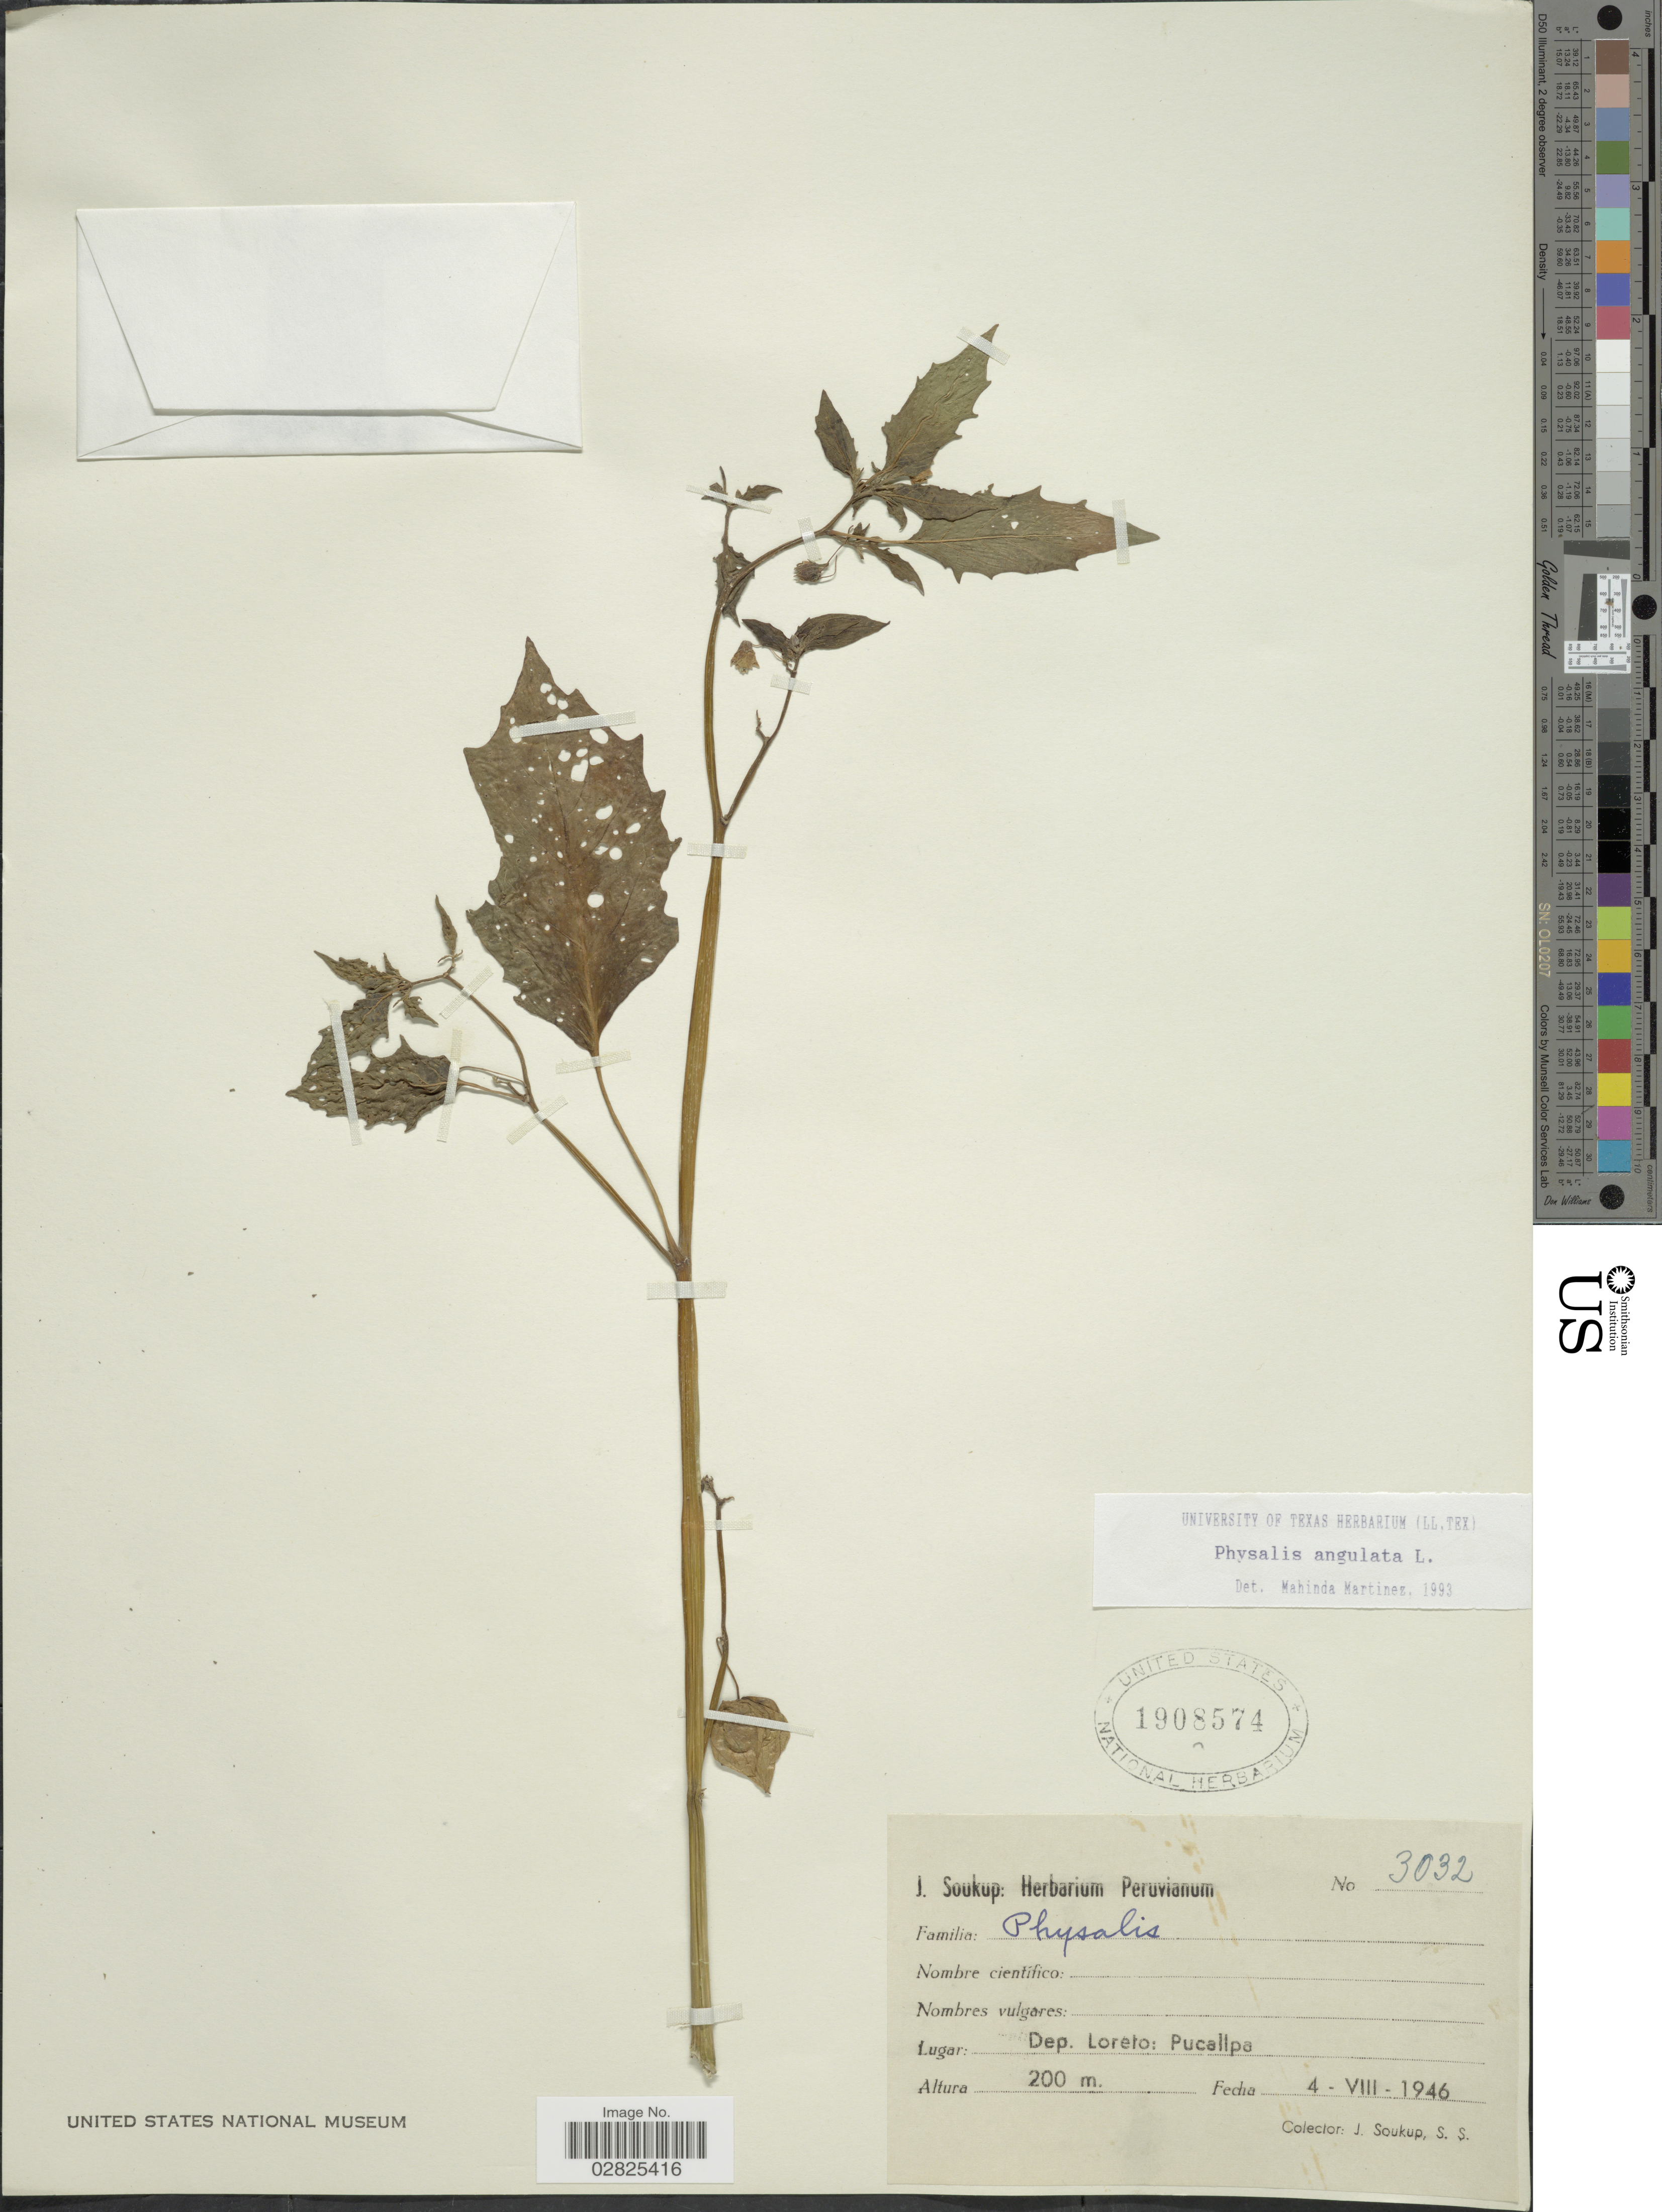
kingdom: Plantae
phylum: Tracheophyta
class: Magnoliopsida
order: Solanales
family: Solanaceae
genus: Physalis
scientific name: Physalis angulata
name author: L.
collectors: J. Soukup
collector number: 3032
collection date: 1946-08-04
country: Peru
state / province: Loreto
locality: Dep. Loreto: Pucallpa.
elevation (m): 200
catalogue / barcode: US 1908574